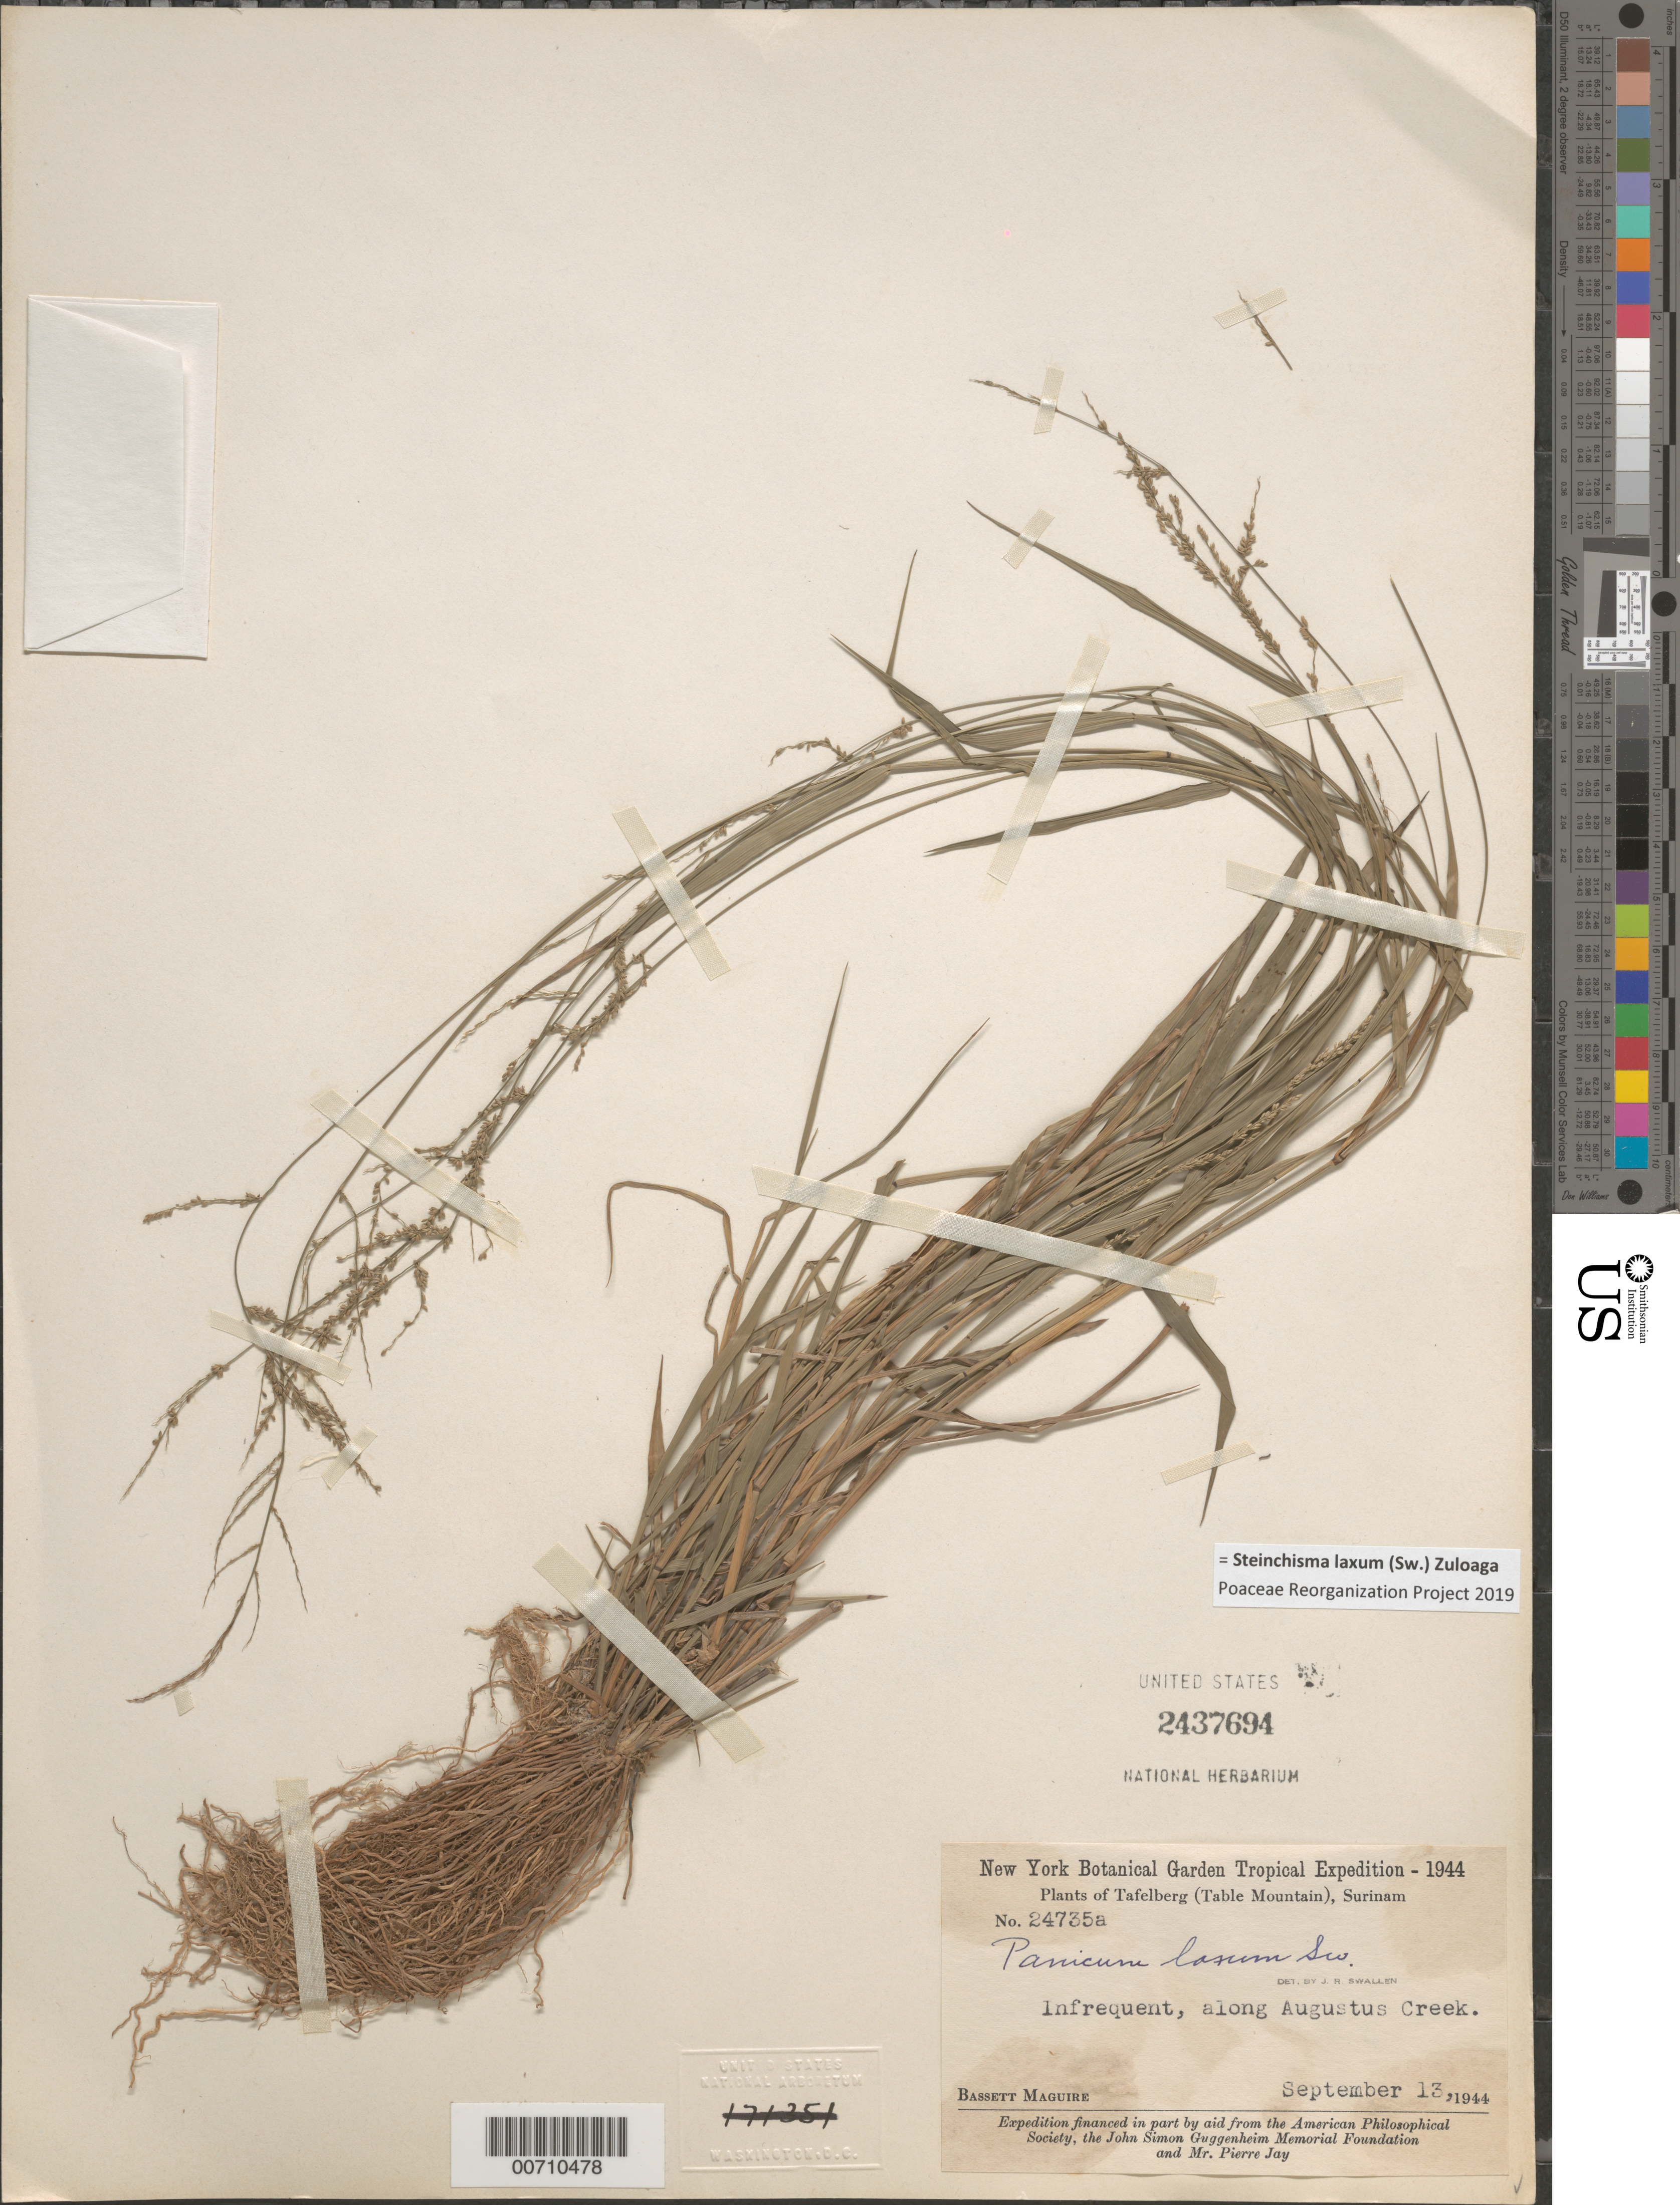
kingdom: Plantae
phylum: Tracheophyta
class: Liliopsida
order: Poales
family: Poaceae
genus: Panicum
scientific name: Panicum laxum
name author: Sw.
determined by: Allen, C. K.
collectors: B. Maguire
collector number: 24735 a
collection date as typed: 13-Sep-44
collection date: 1944-09-13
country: Suriname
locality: Tafelberg (Table Mountain), Augustus Creek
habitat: Along creek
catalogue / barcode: US 2437694